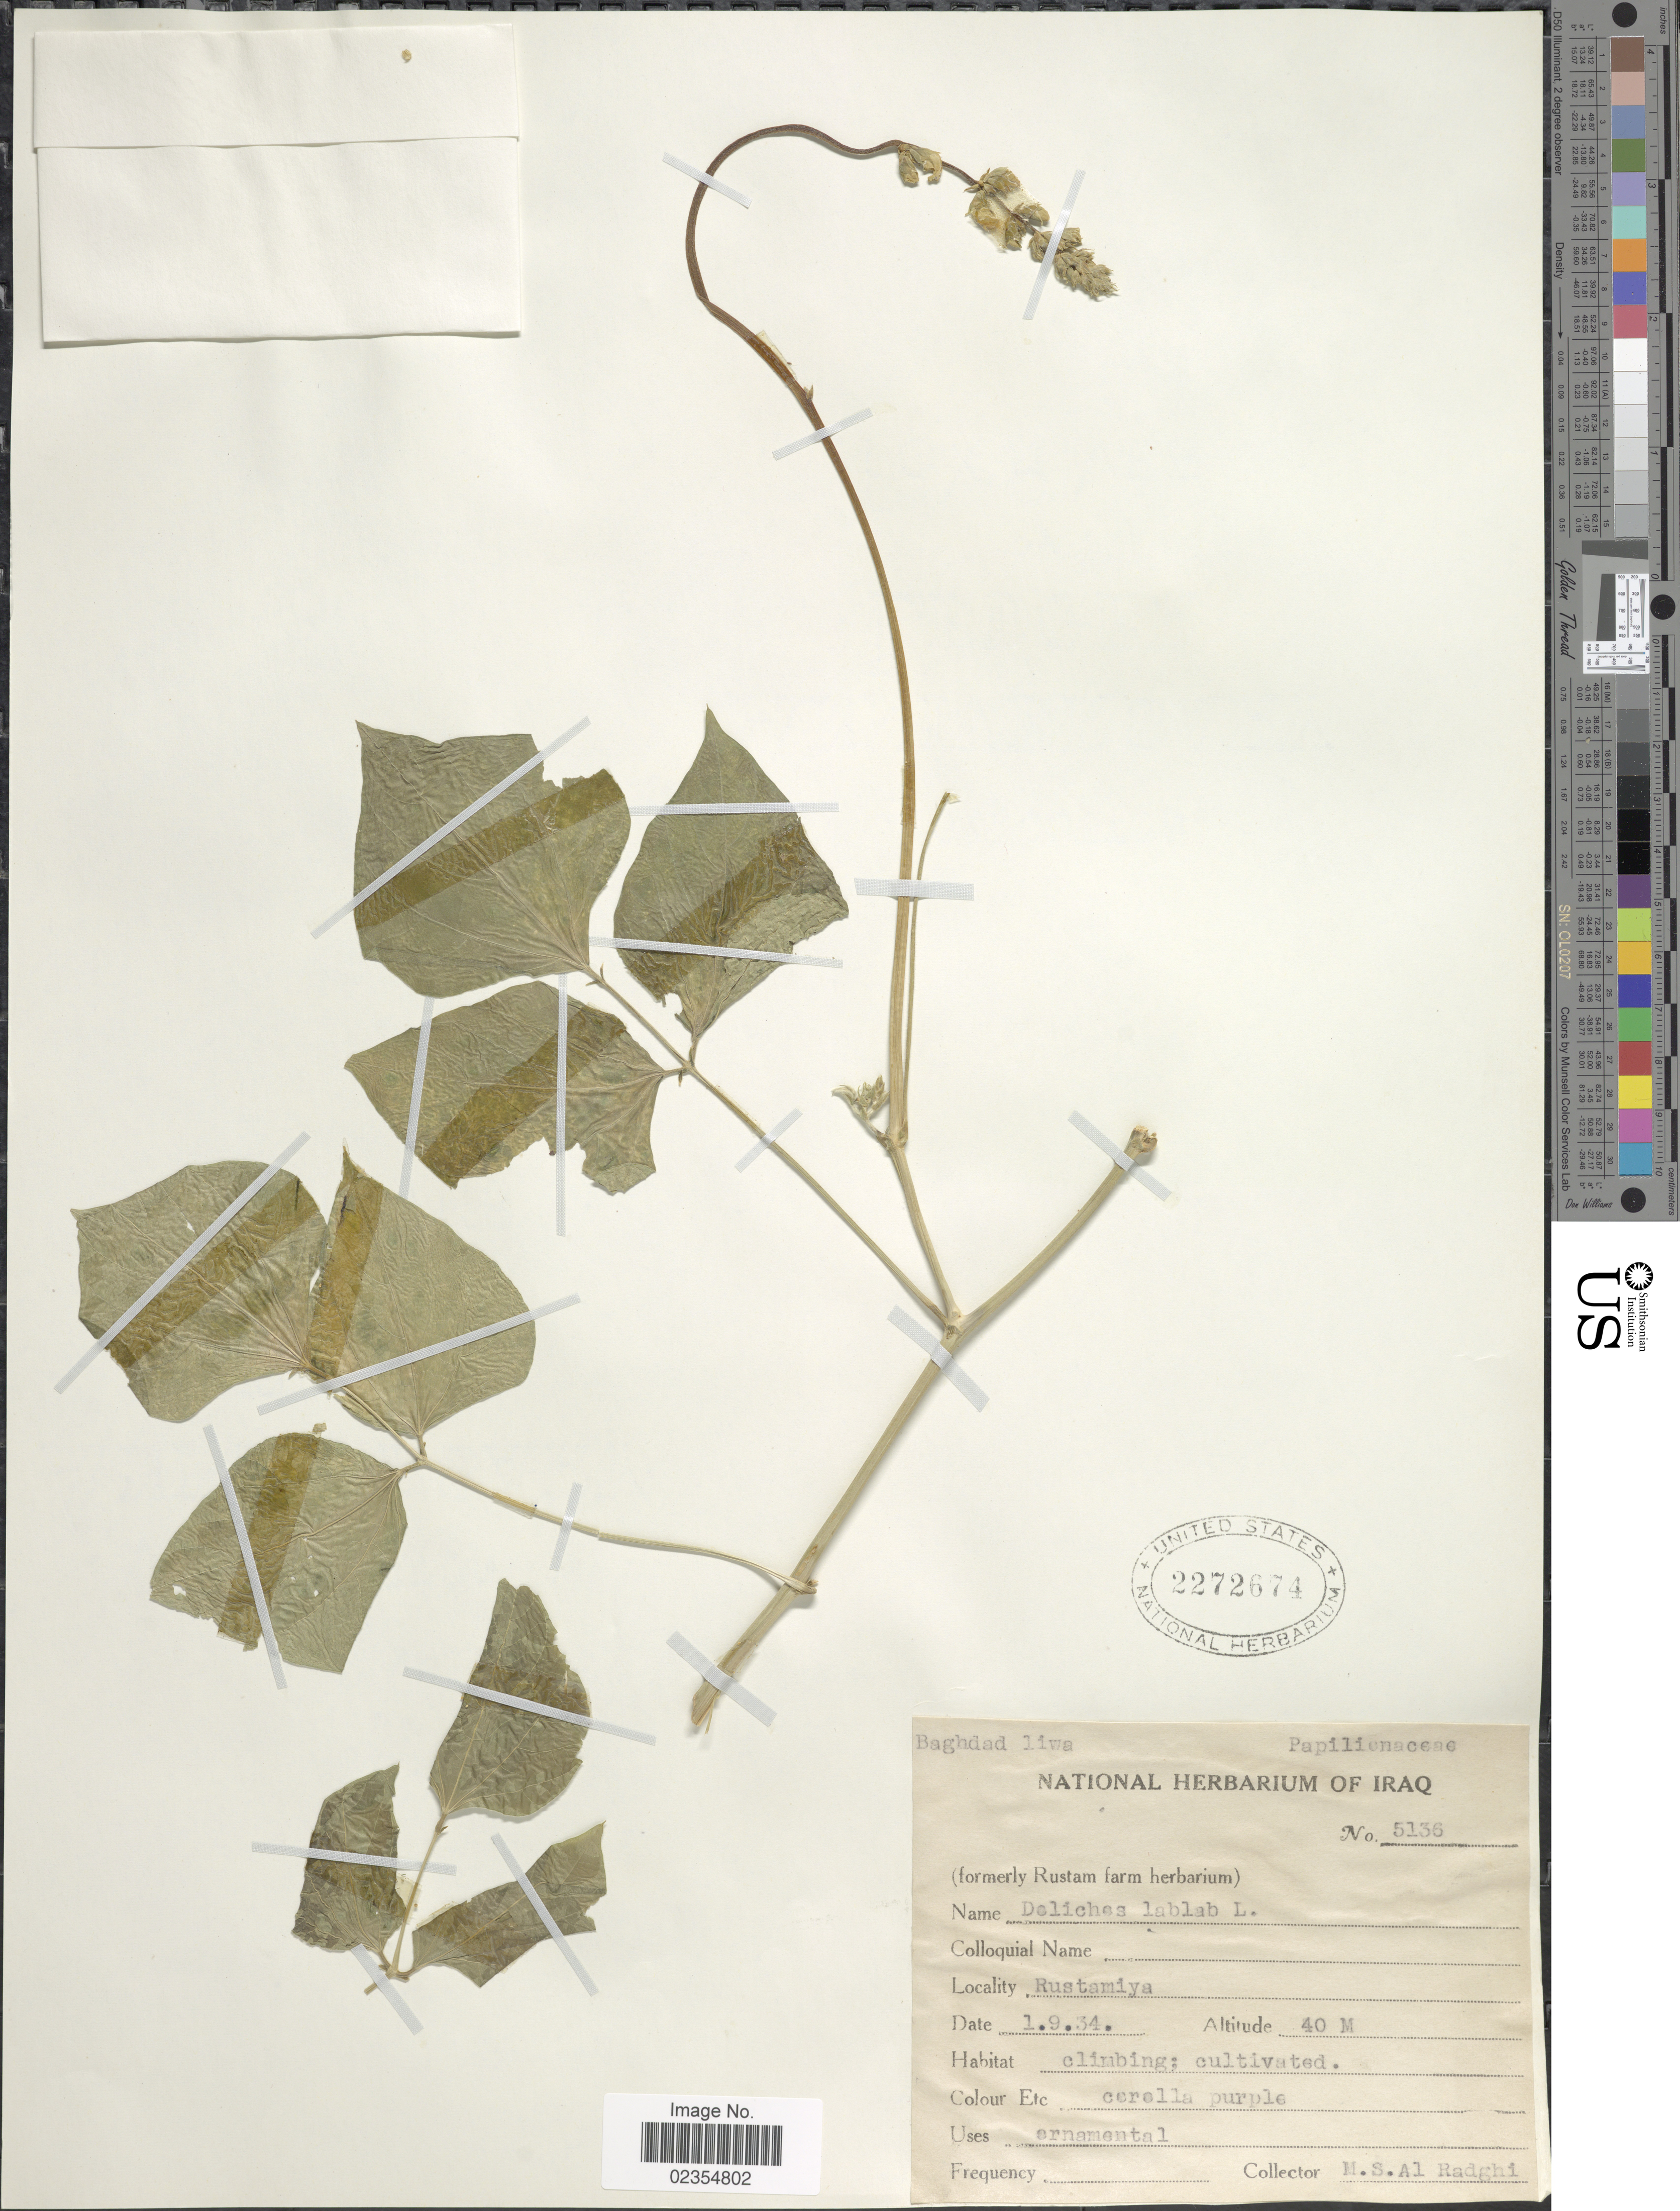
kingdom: Plantae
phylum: Tracheophyta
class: Magnoliopsida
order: Fabales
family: Fabaceae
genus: Lablab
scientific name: Lablab purpureus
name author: (L.) Sweet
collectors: M. Al Radghi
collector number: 5136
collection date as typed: Transcribed d/m/y: 1/9/34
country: Iraq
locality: Rustamiya, Baghdad liwa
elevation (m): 40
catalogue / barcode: US 2272674